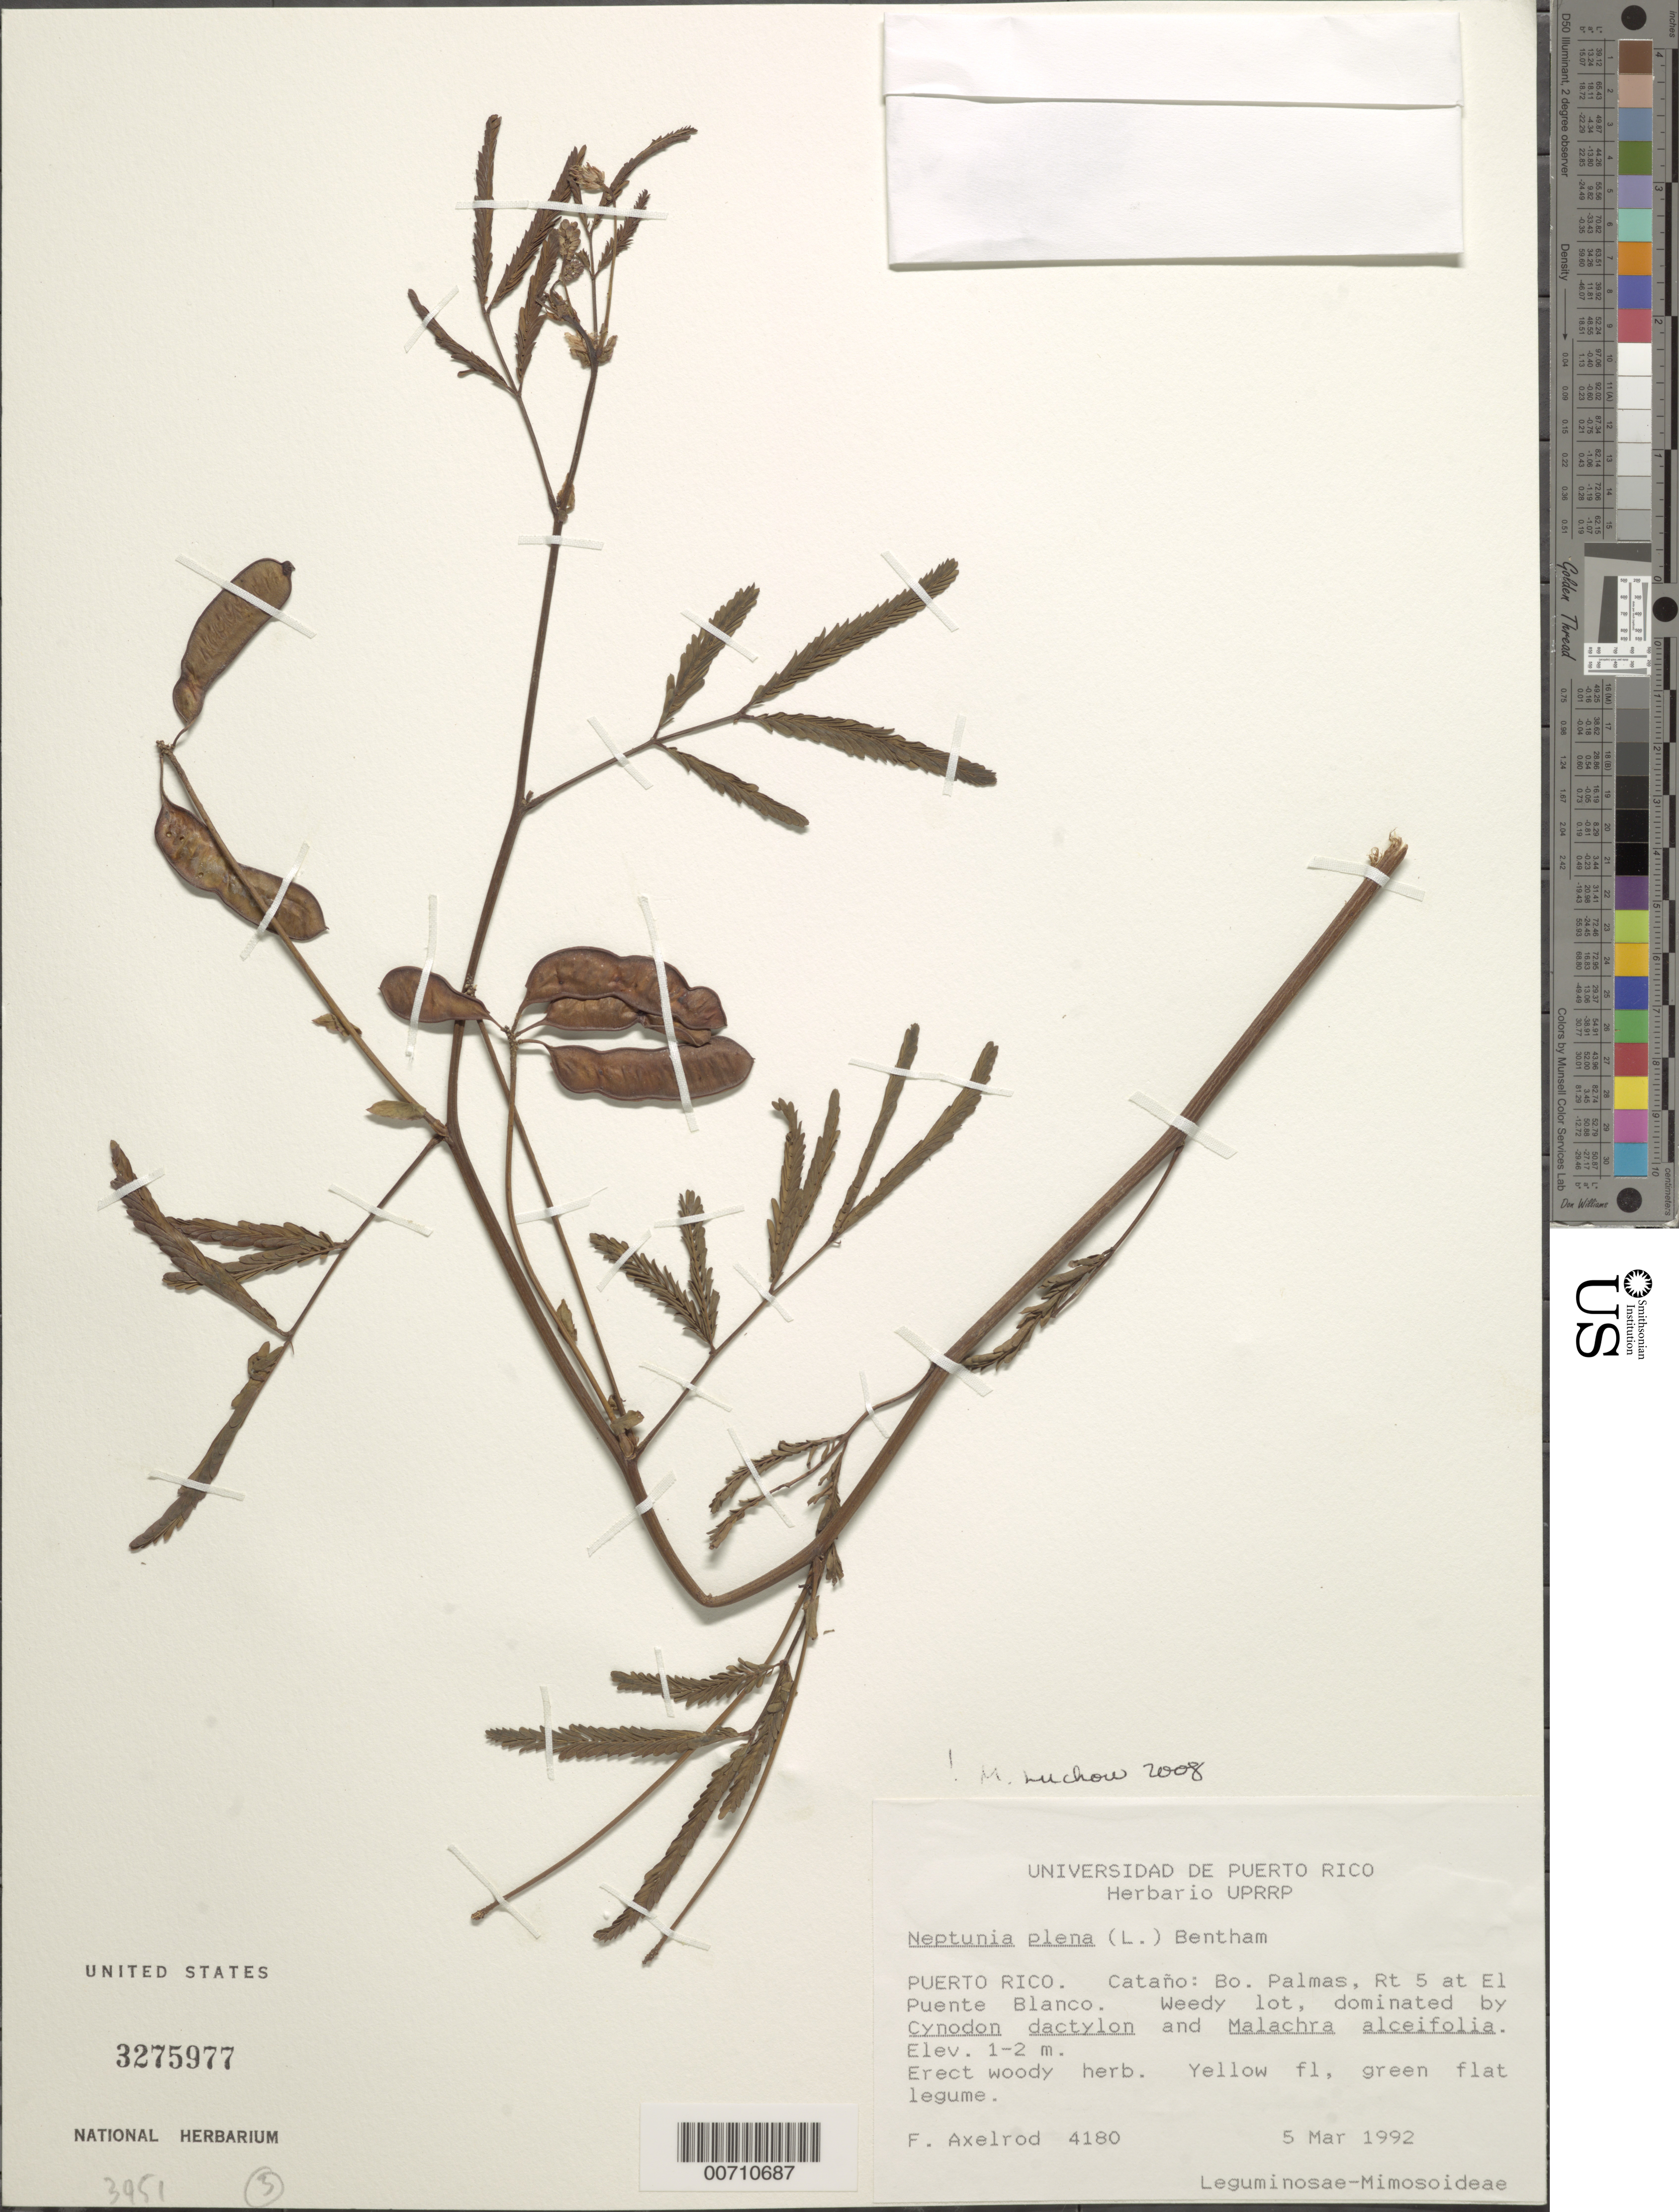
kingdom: Plantae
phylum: Tracheophyta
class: Magnoliopsida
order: Fabales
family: Fabaceae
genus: Neptunia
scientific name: Neptunia plena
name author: (L.) Benth.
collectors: F. S. Axelrod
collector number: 4180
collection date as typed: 05 Mar 1992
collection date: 1992-03-05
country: Puerto Rico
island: Greater Antilles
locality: Catano: Bo. Palmas, Rt 5 at El Puente Blanco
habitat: Weedy lot, dominated by Cynodon dactylon and Malachra alceifolia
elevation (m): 1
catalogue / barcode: US 3275977